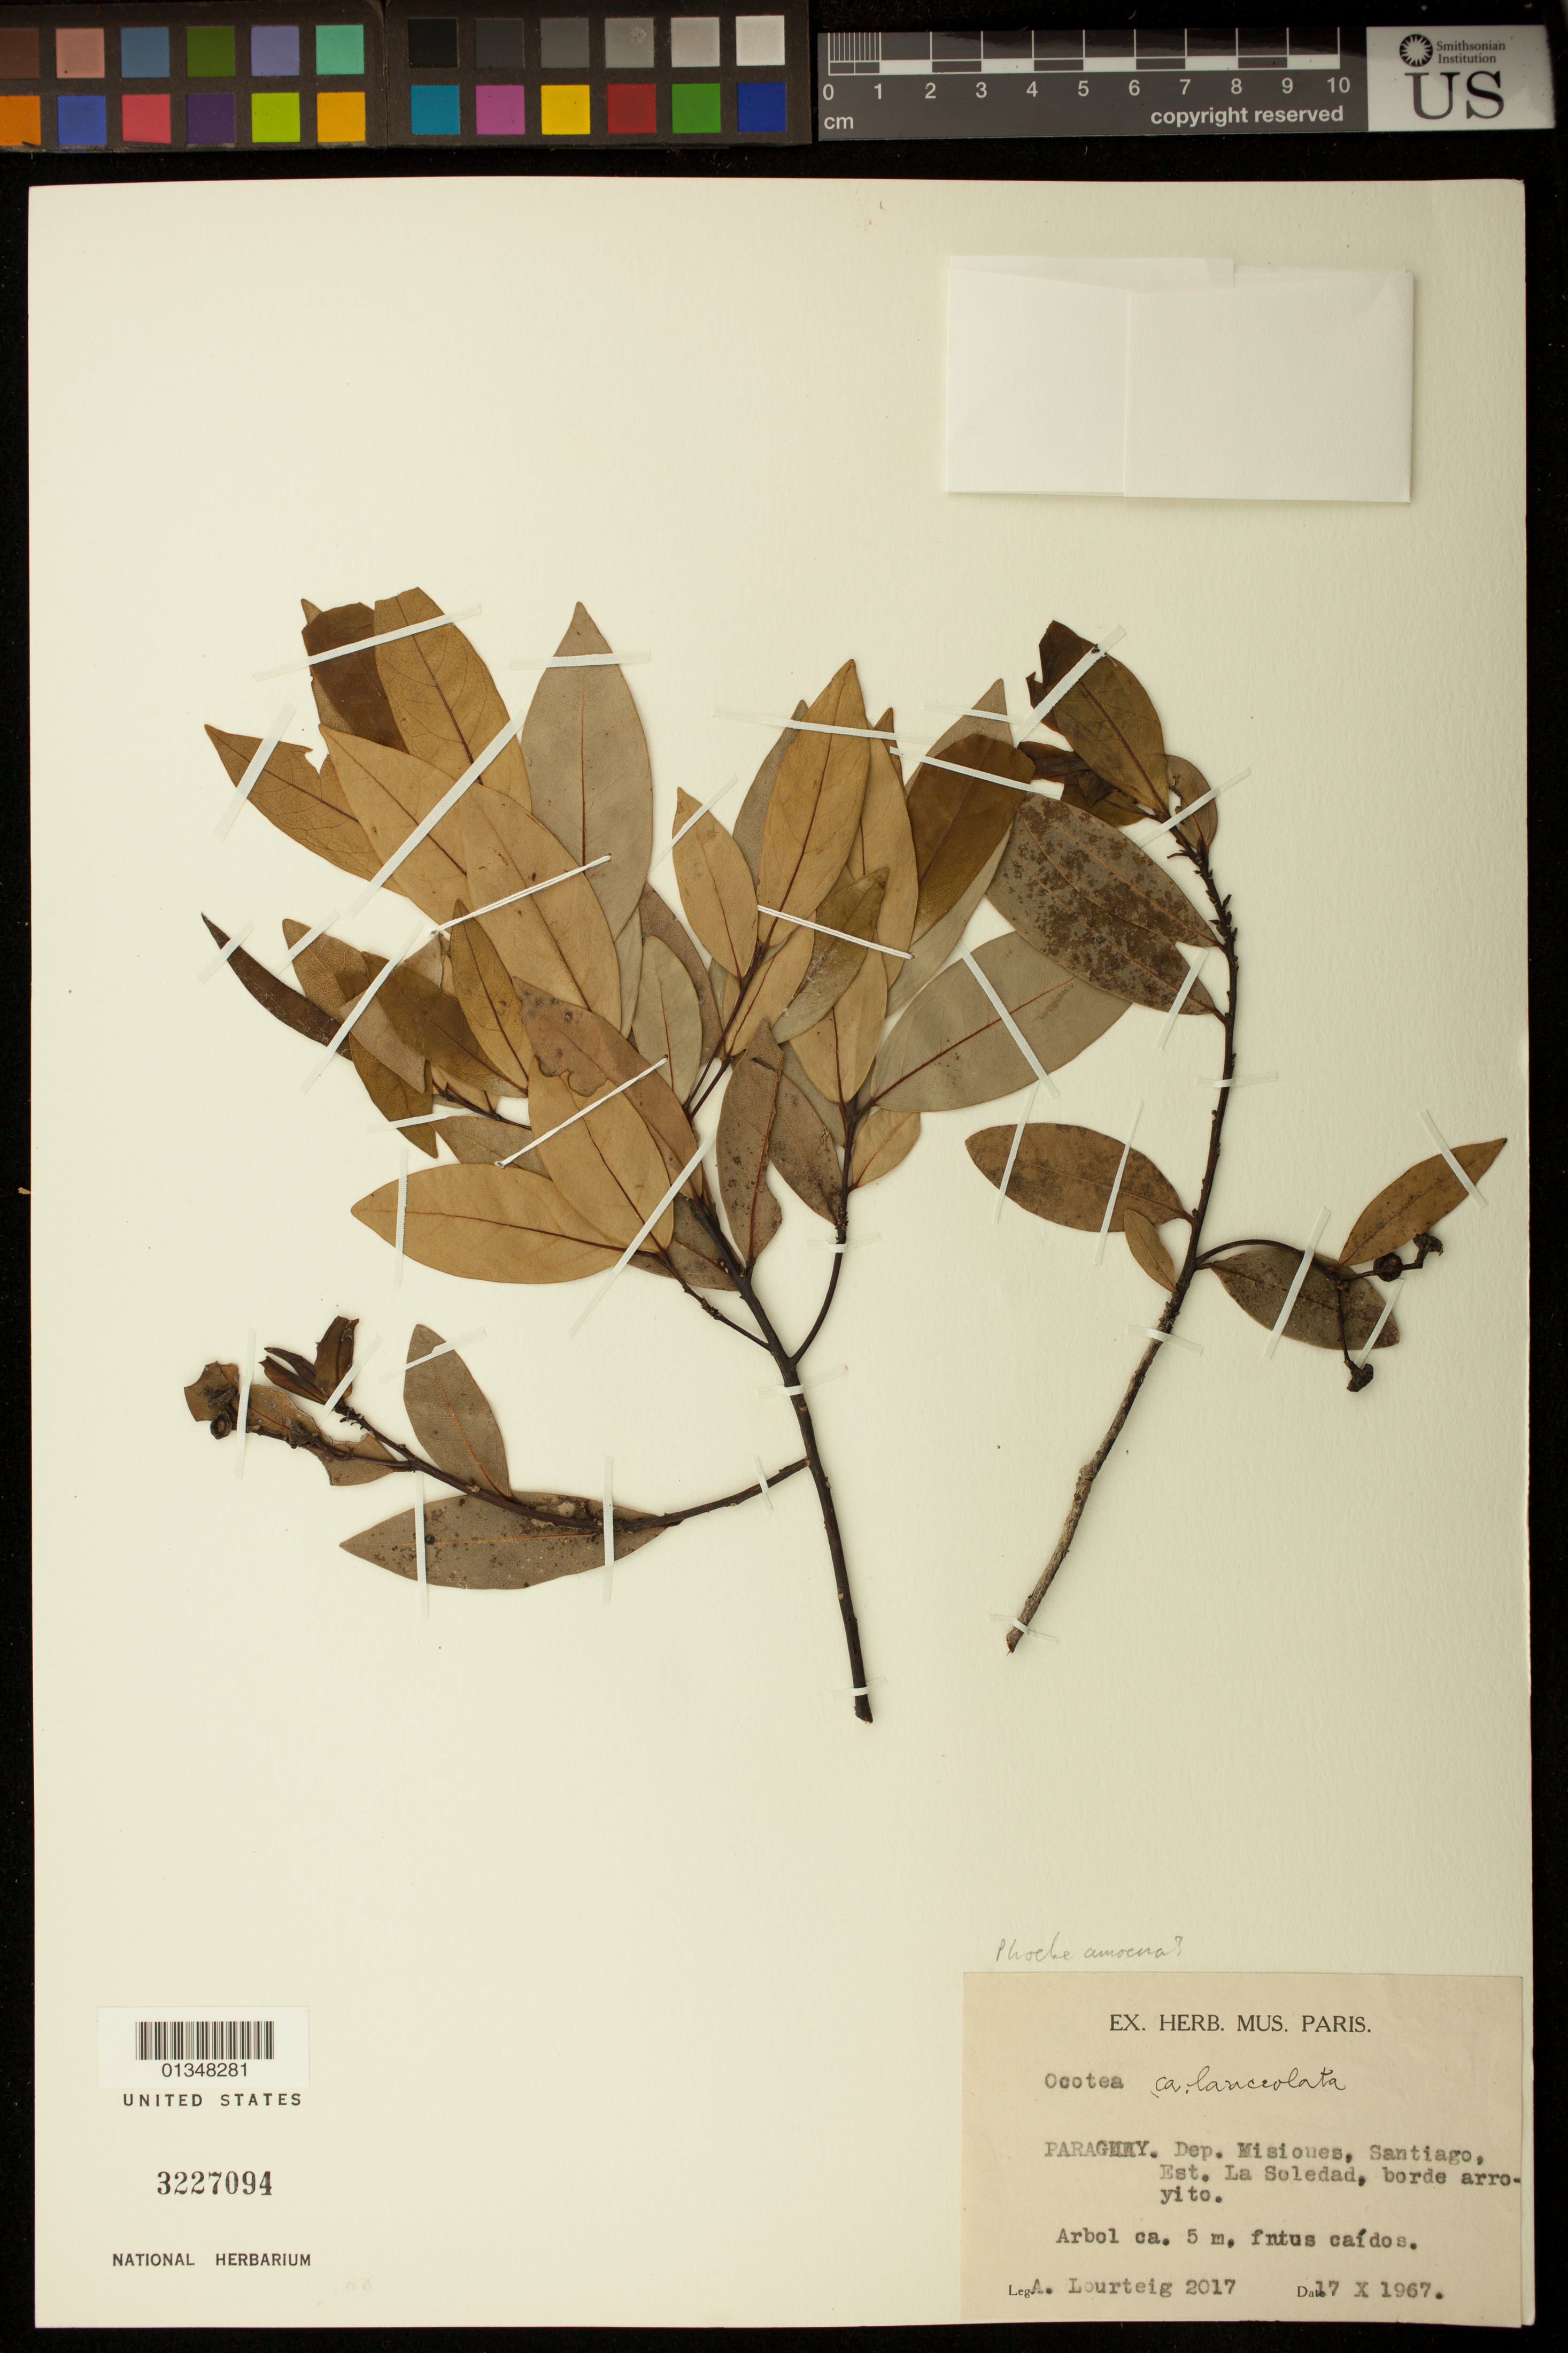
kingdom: Plantae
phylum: Tracheophyta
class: Magnoliopsida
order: Laurales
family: Lauraceae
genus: Phoebe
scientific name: Phoebe amoena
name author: (Nees & Mart.) Mez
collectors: A. Lourteig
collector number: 2017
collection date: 1967-10-17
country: Paraguay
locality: Dep. Misioues, Santiago, Est. La Soledad, borde arroyito.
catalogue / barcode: US 3227094